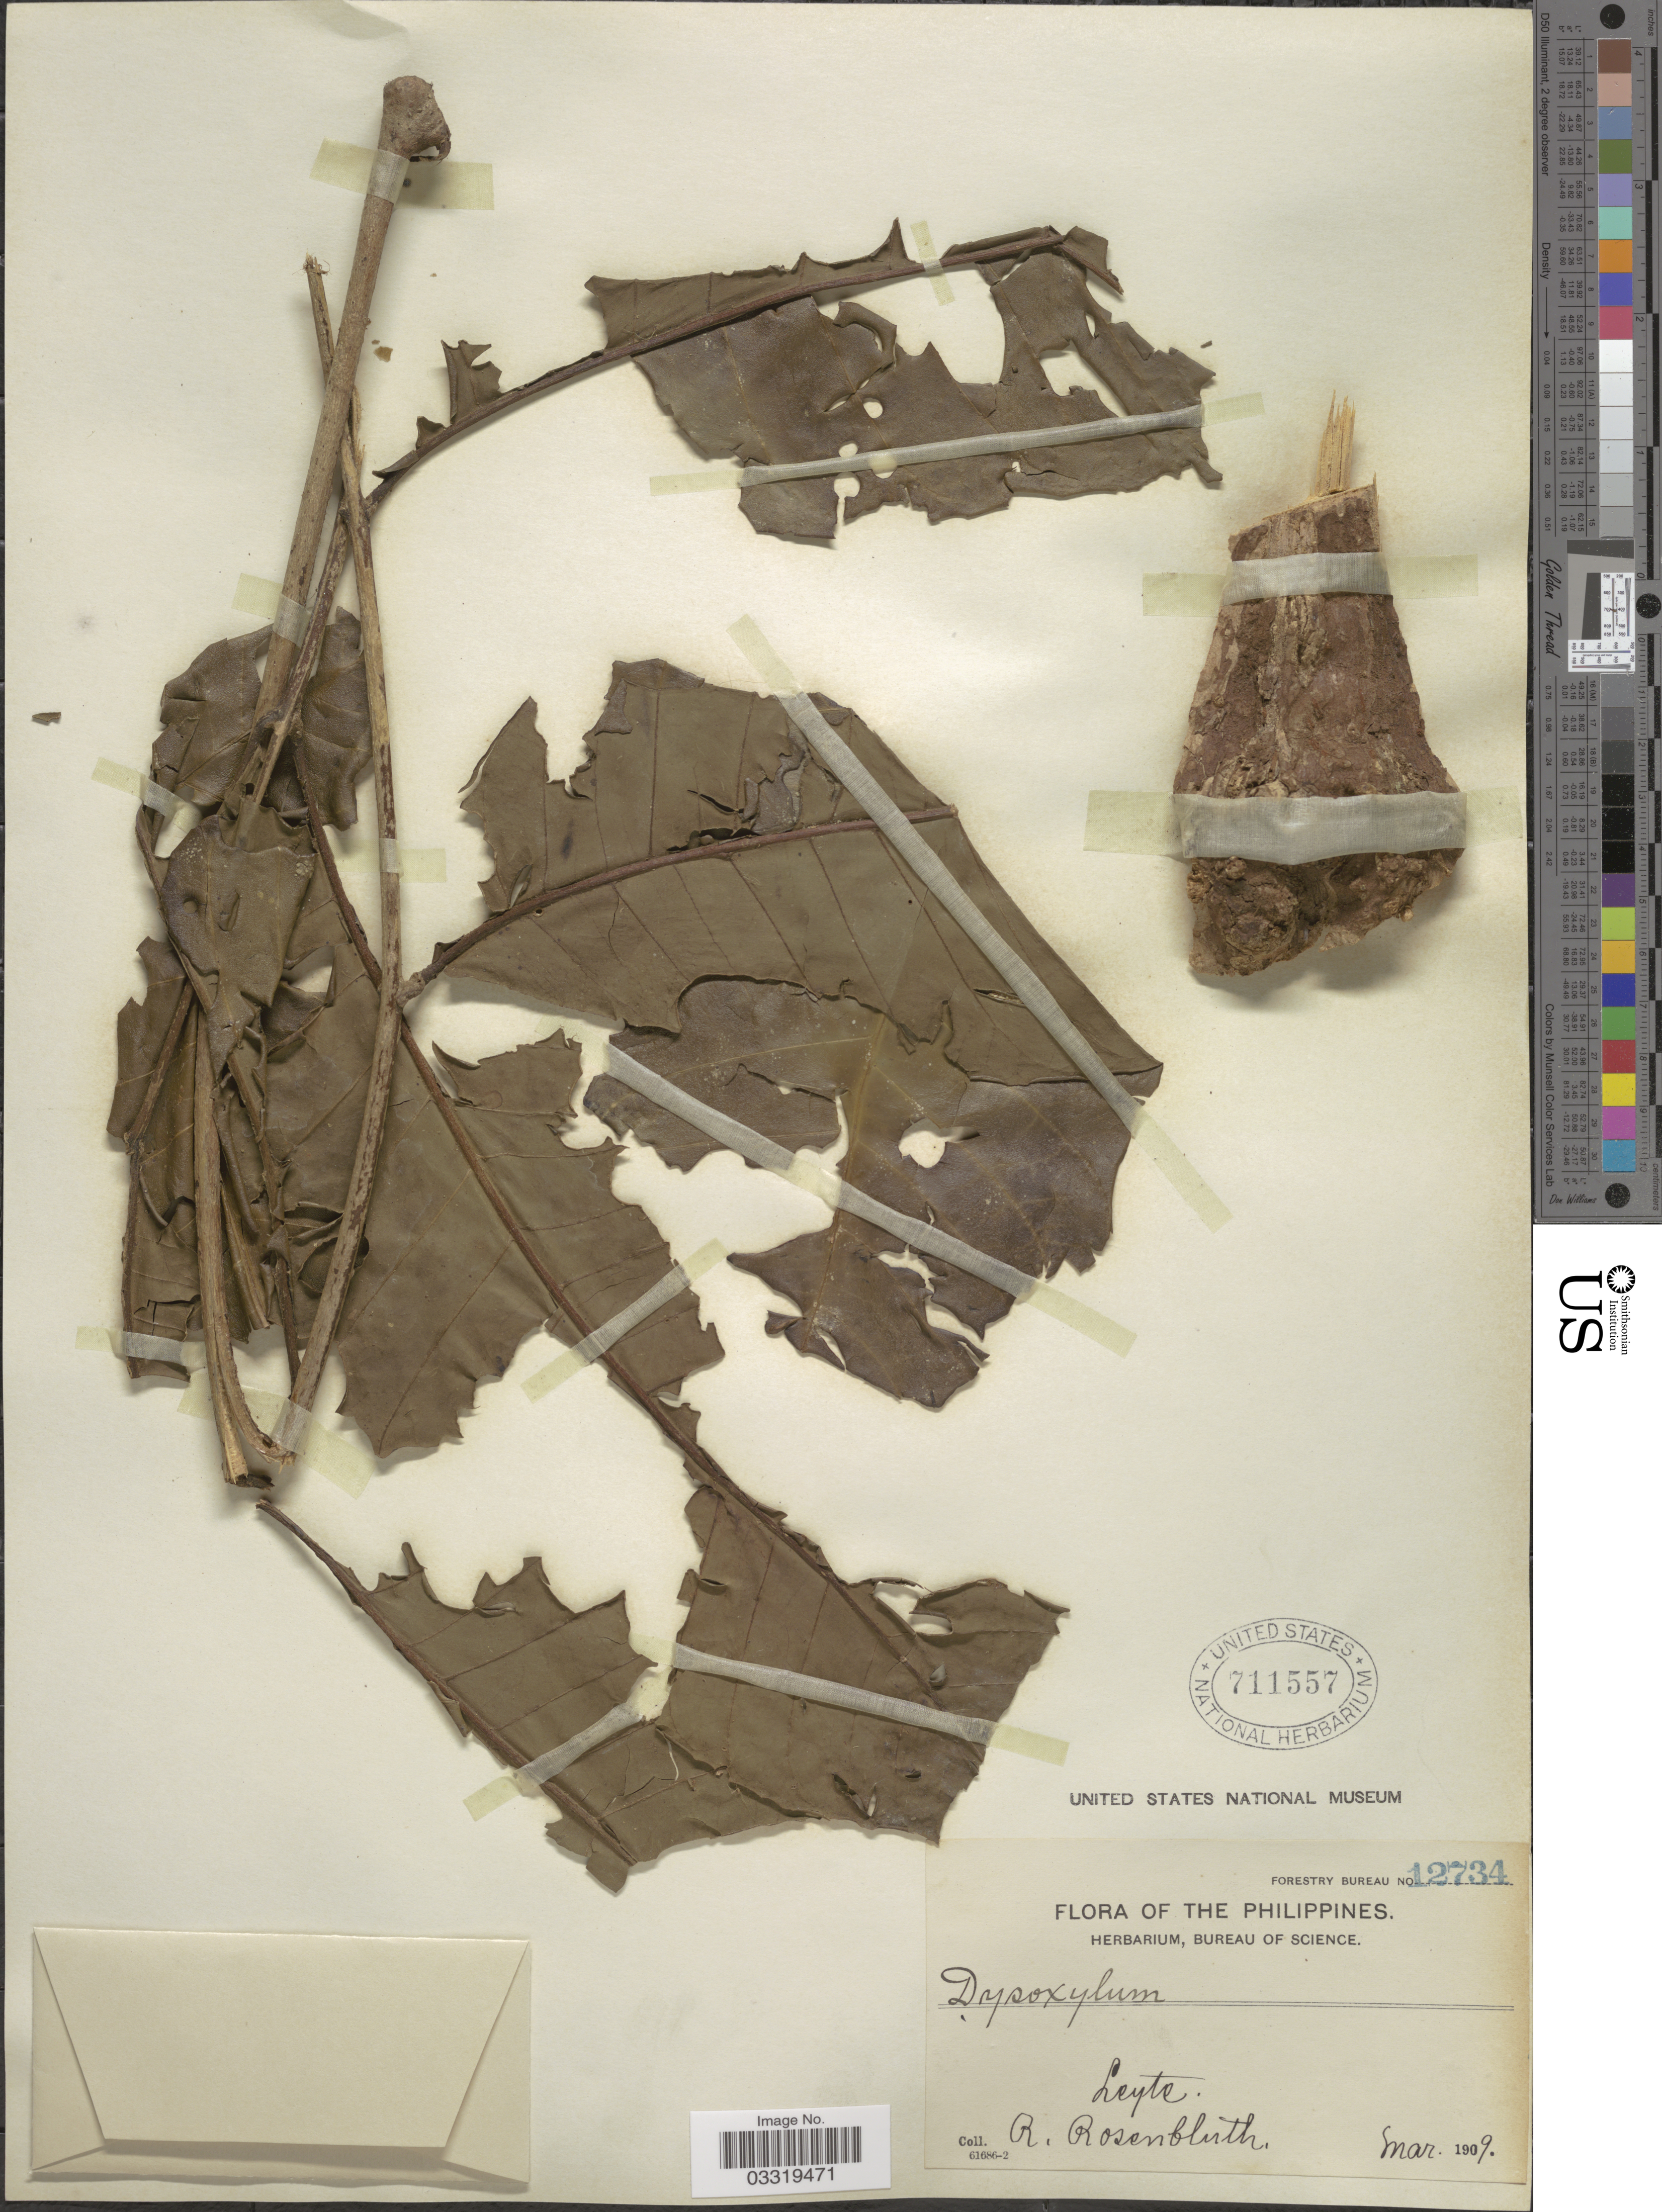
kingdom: Plantae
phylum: Tracheophyta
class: Magnoliopsida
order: Sapindales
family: Meliaceae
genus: Dysoxylum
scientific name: Dysoxylum sp.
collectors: R. Rosenbluth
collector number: Forestry Bureau 12734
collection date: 1909-03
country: Philippines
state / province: Eastern Visayas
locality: Leyte.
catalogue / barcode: US 711557